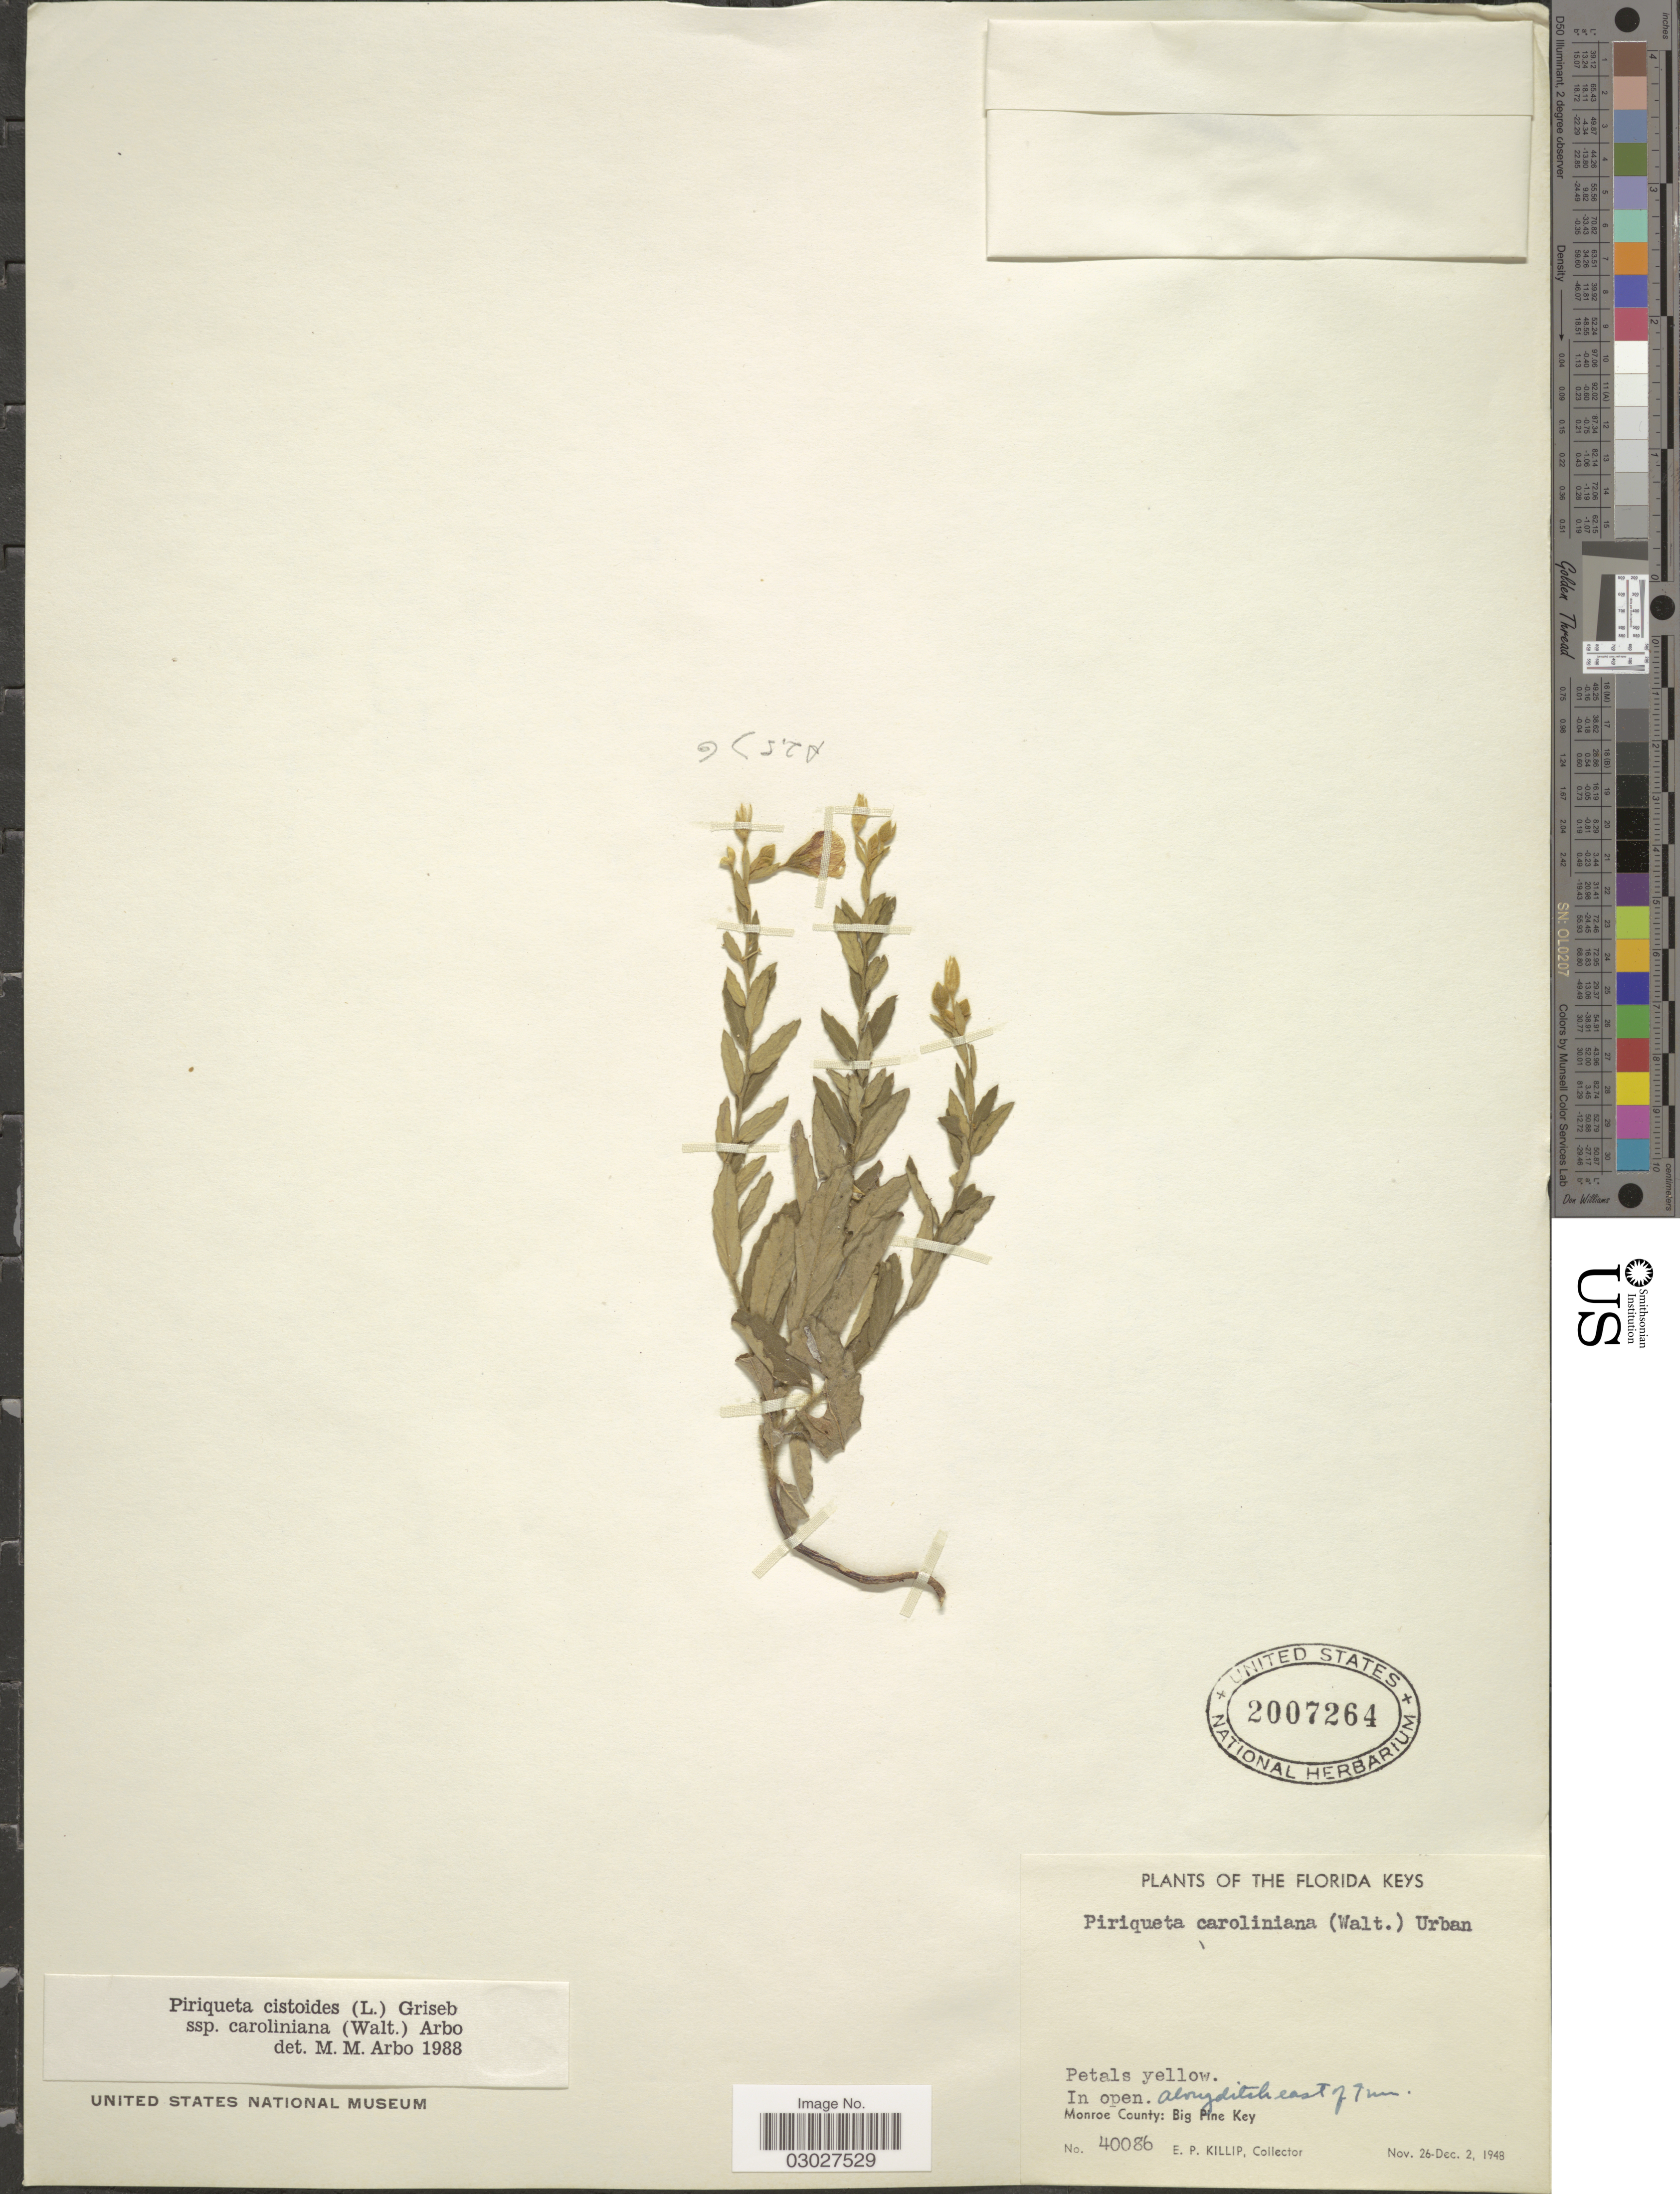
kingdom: Plantae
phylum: Tracheophyta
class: Magnoliopsida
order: Malpighiales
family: Turneraceae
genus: Piriqueta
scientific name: Piriqueta cistoides subsp. caroliniana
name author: (Walter) Arbo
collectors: E. P. Killip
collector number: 40086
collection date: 1948-11-26/1948-12-02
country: United States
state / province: Florida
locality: The Florida Keys. In open along ditch east of Inn. Monroe Co.: Big Pine Key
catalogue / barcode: US 2007264